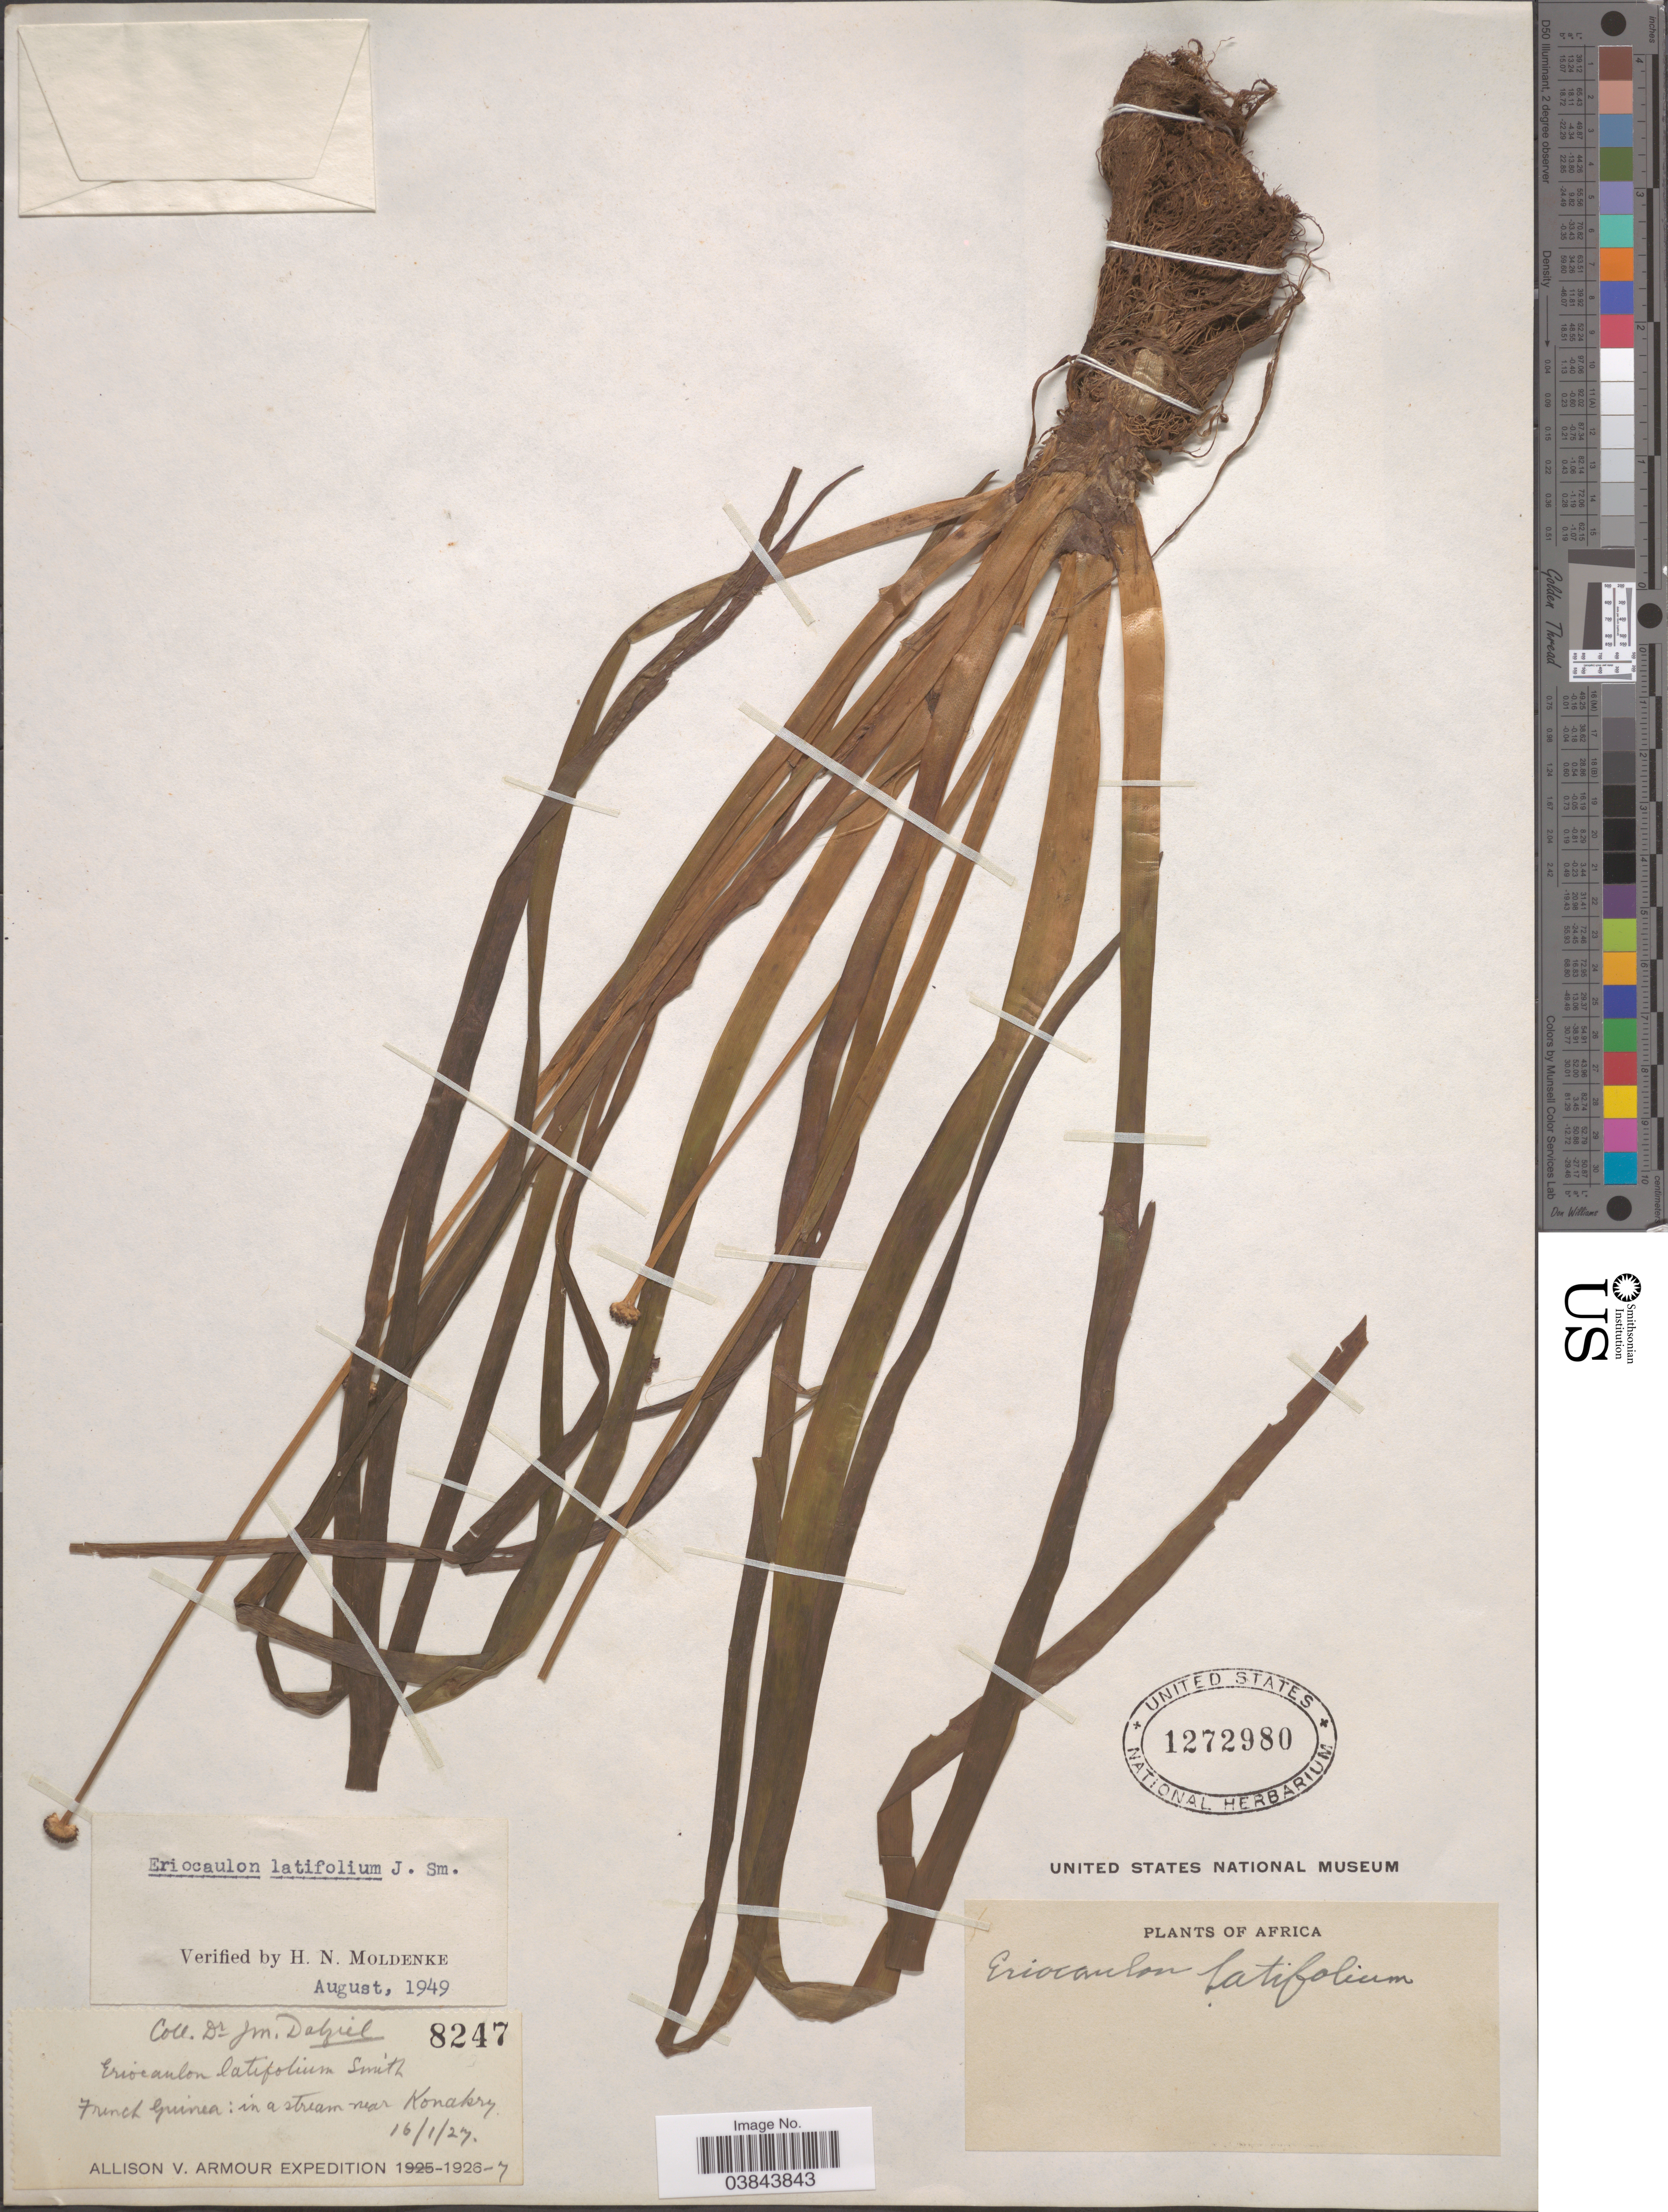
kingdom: Plantae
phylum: Tracheophyta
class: Liliopsida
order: Poales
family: Eriocaulaceae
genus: Eriocaulon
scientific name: Eriocaulon latifolium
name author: Sm.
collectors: J. Dalziel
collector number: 8247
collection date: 1927-01-16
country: Guinea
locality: French Guinea: in a stream near Konakry. Africa.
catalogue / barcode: US 1272980